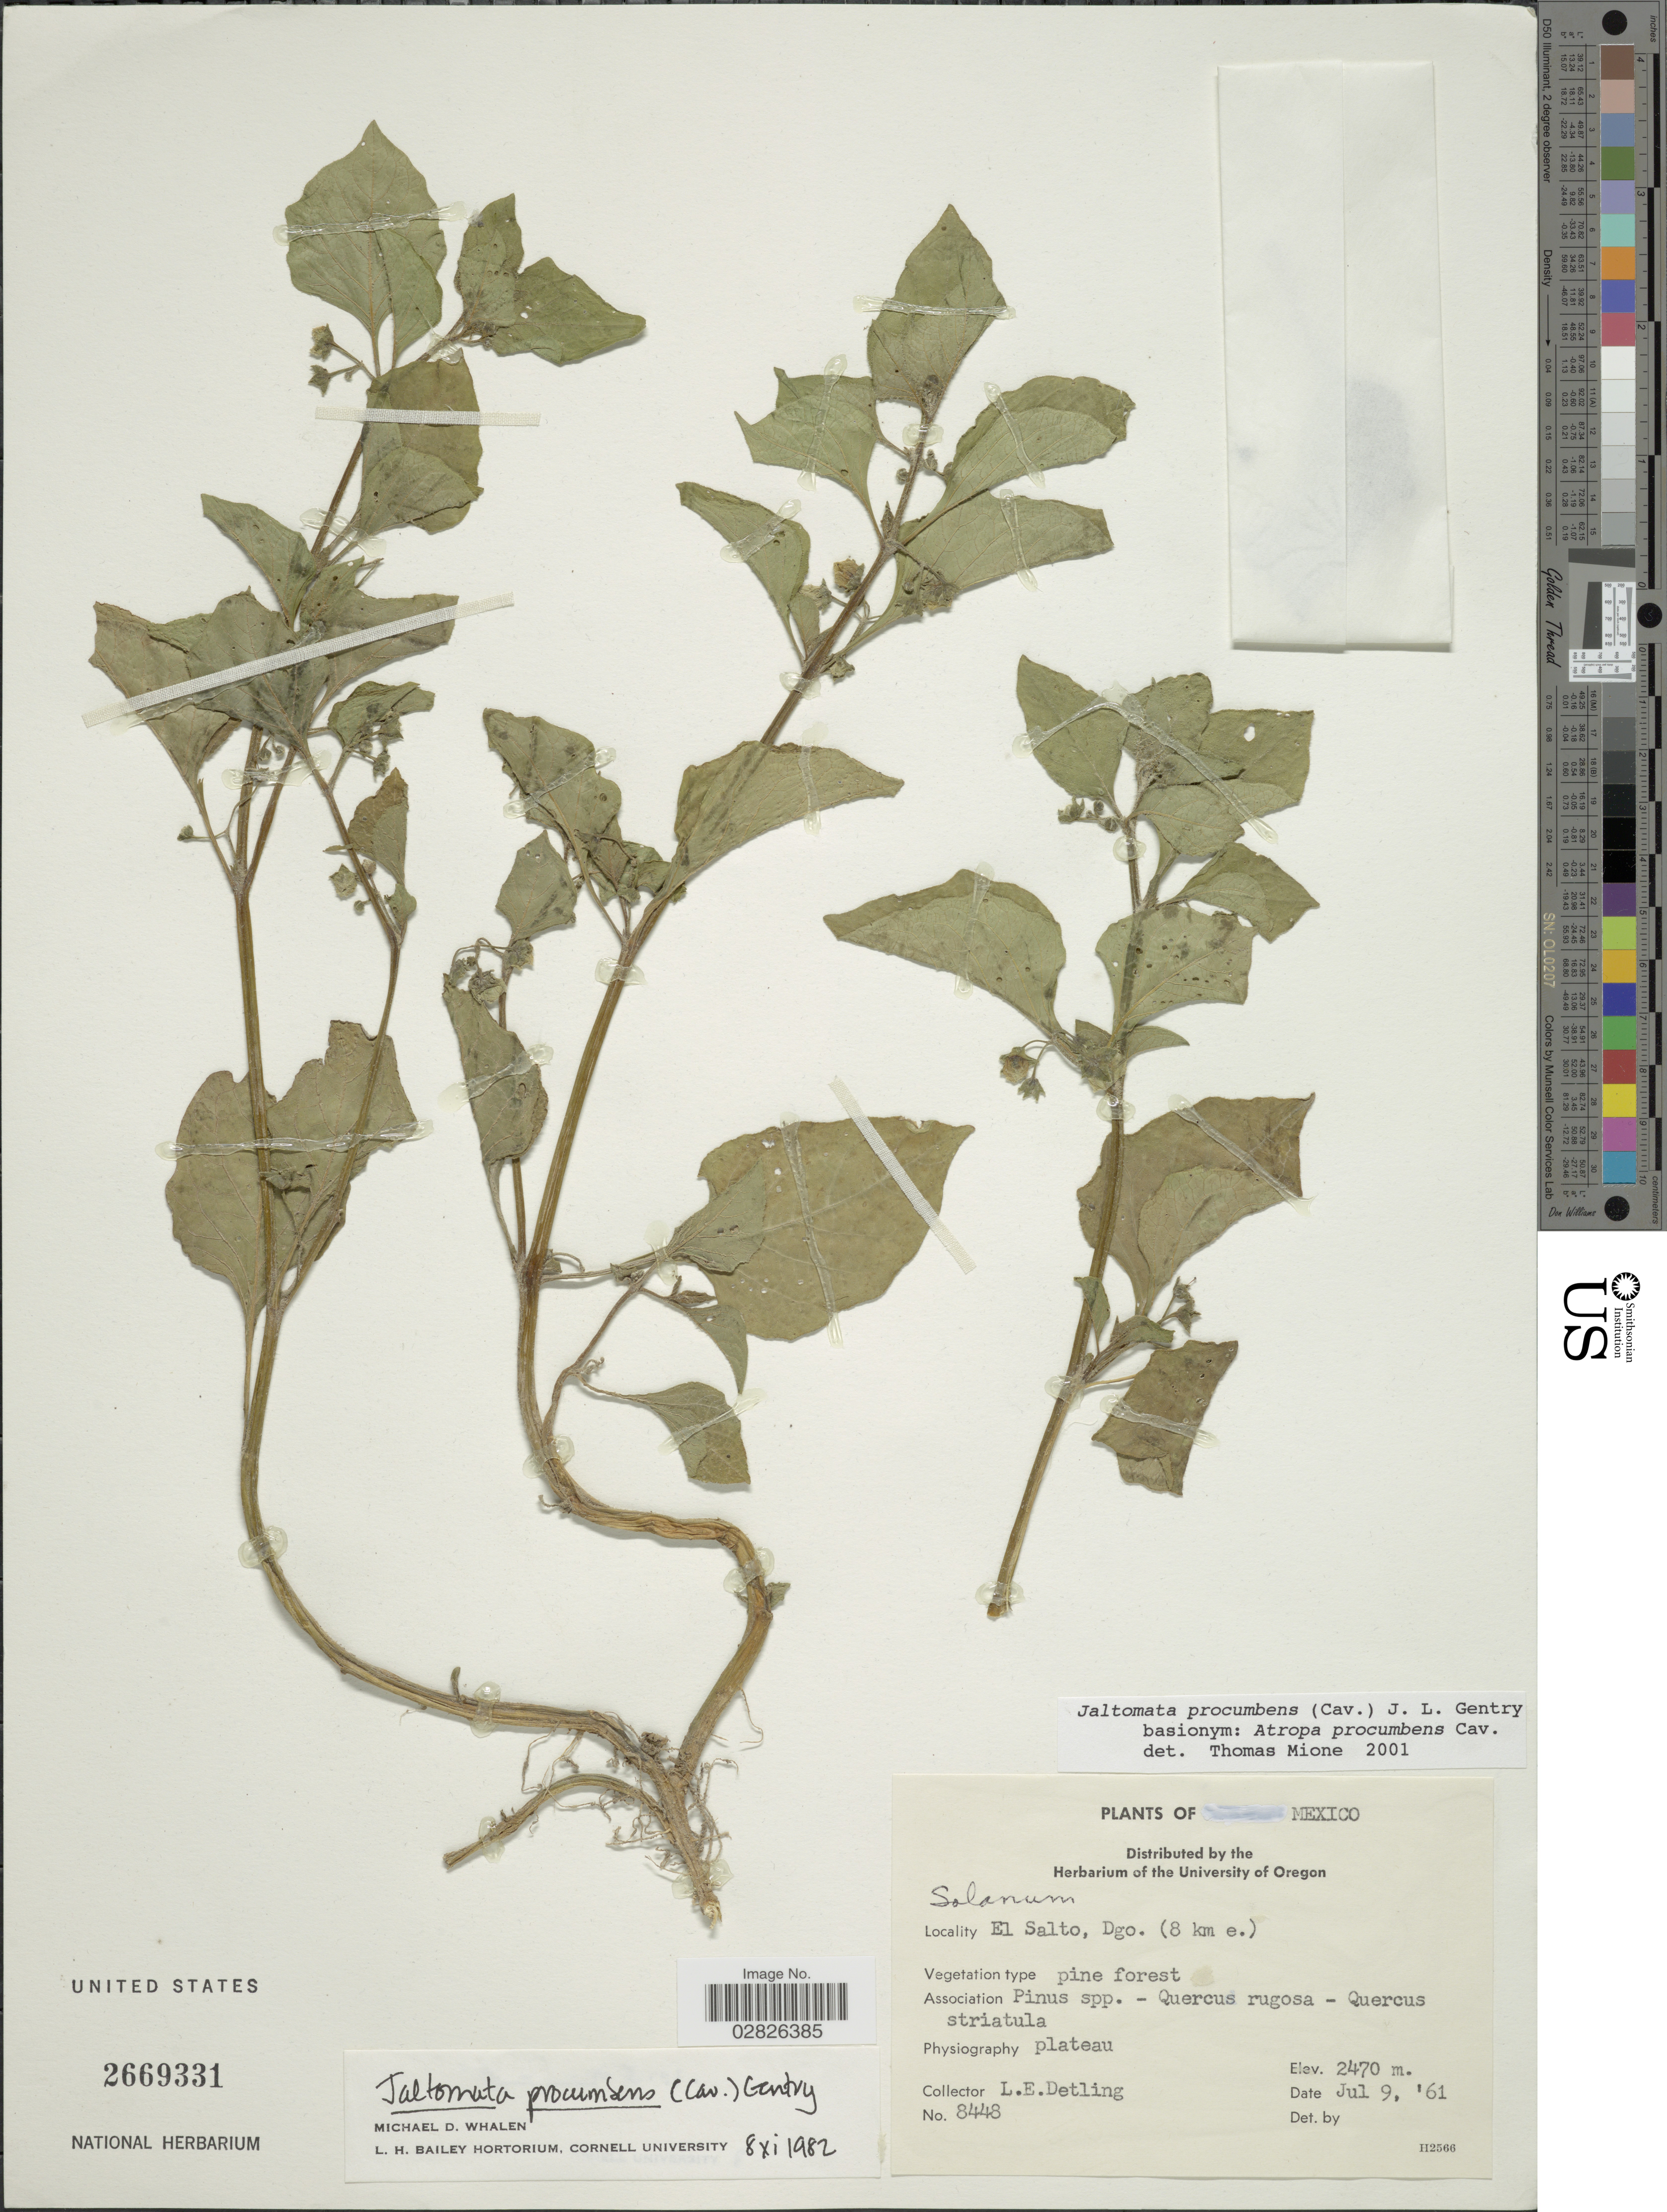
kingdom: Plantae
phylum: Tracheophyta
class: Magnoliopsida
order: Solanales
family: Solanaceae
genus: Jaltomata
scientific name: Jaltomata procumbens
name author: (Cav.) J.L. Gentry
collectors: L. E. Detling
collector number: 8448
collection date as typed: Transcribed d/m/y: 9/7/61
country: Mexico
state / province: Durango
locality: El Salto, Dgo. (8 km e.)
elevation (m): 2470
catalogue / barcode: US 2669331